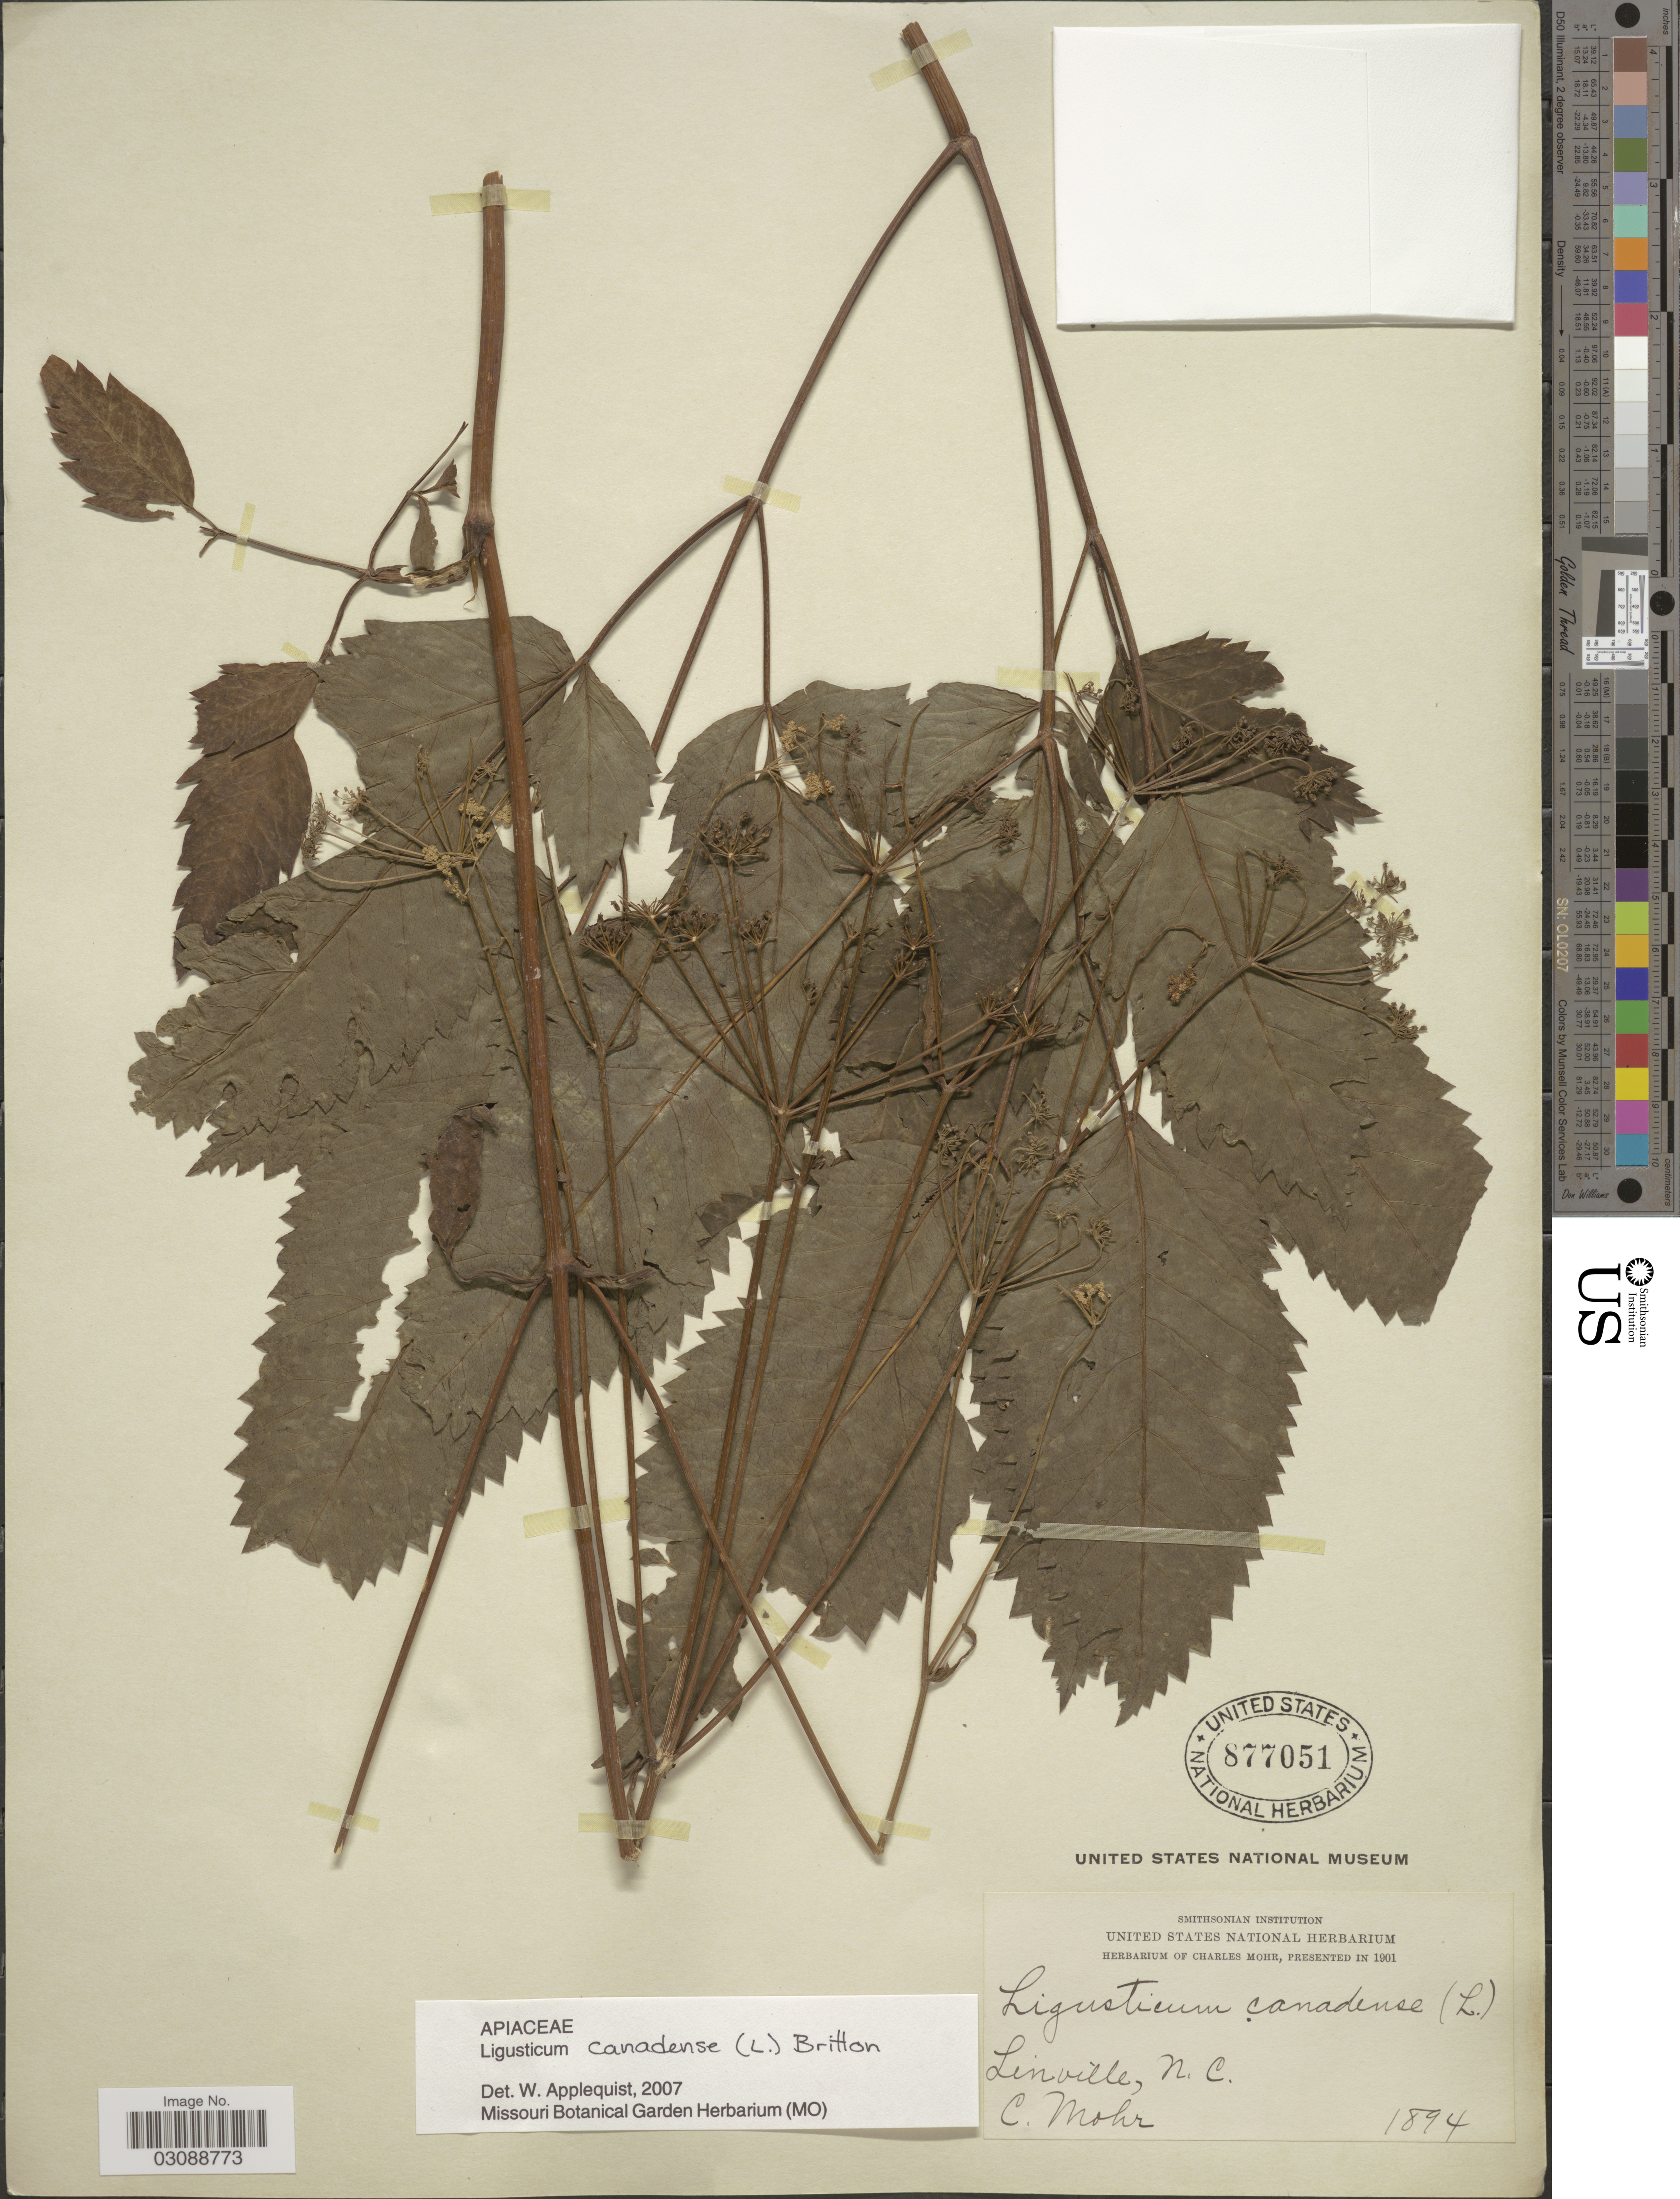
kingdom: Plantae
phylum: Tracheophyta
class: Magnoliopsida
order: Apiales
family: Apiaceae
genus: Ligusticum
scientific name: Ligusticum canadense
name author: (L.) Britton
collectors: Mohr, C. T. (herbarium)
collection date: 1894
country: United States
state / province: North Carolina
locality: Linville.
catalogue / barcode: US 877051